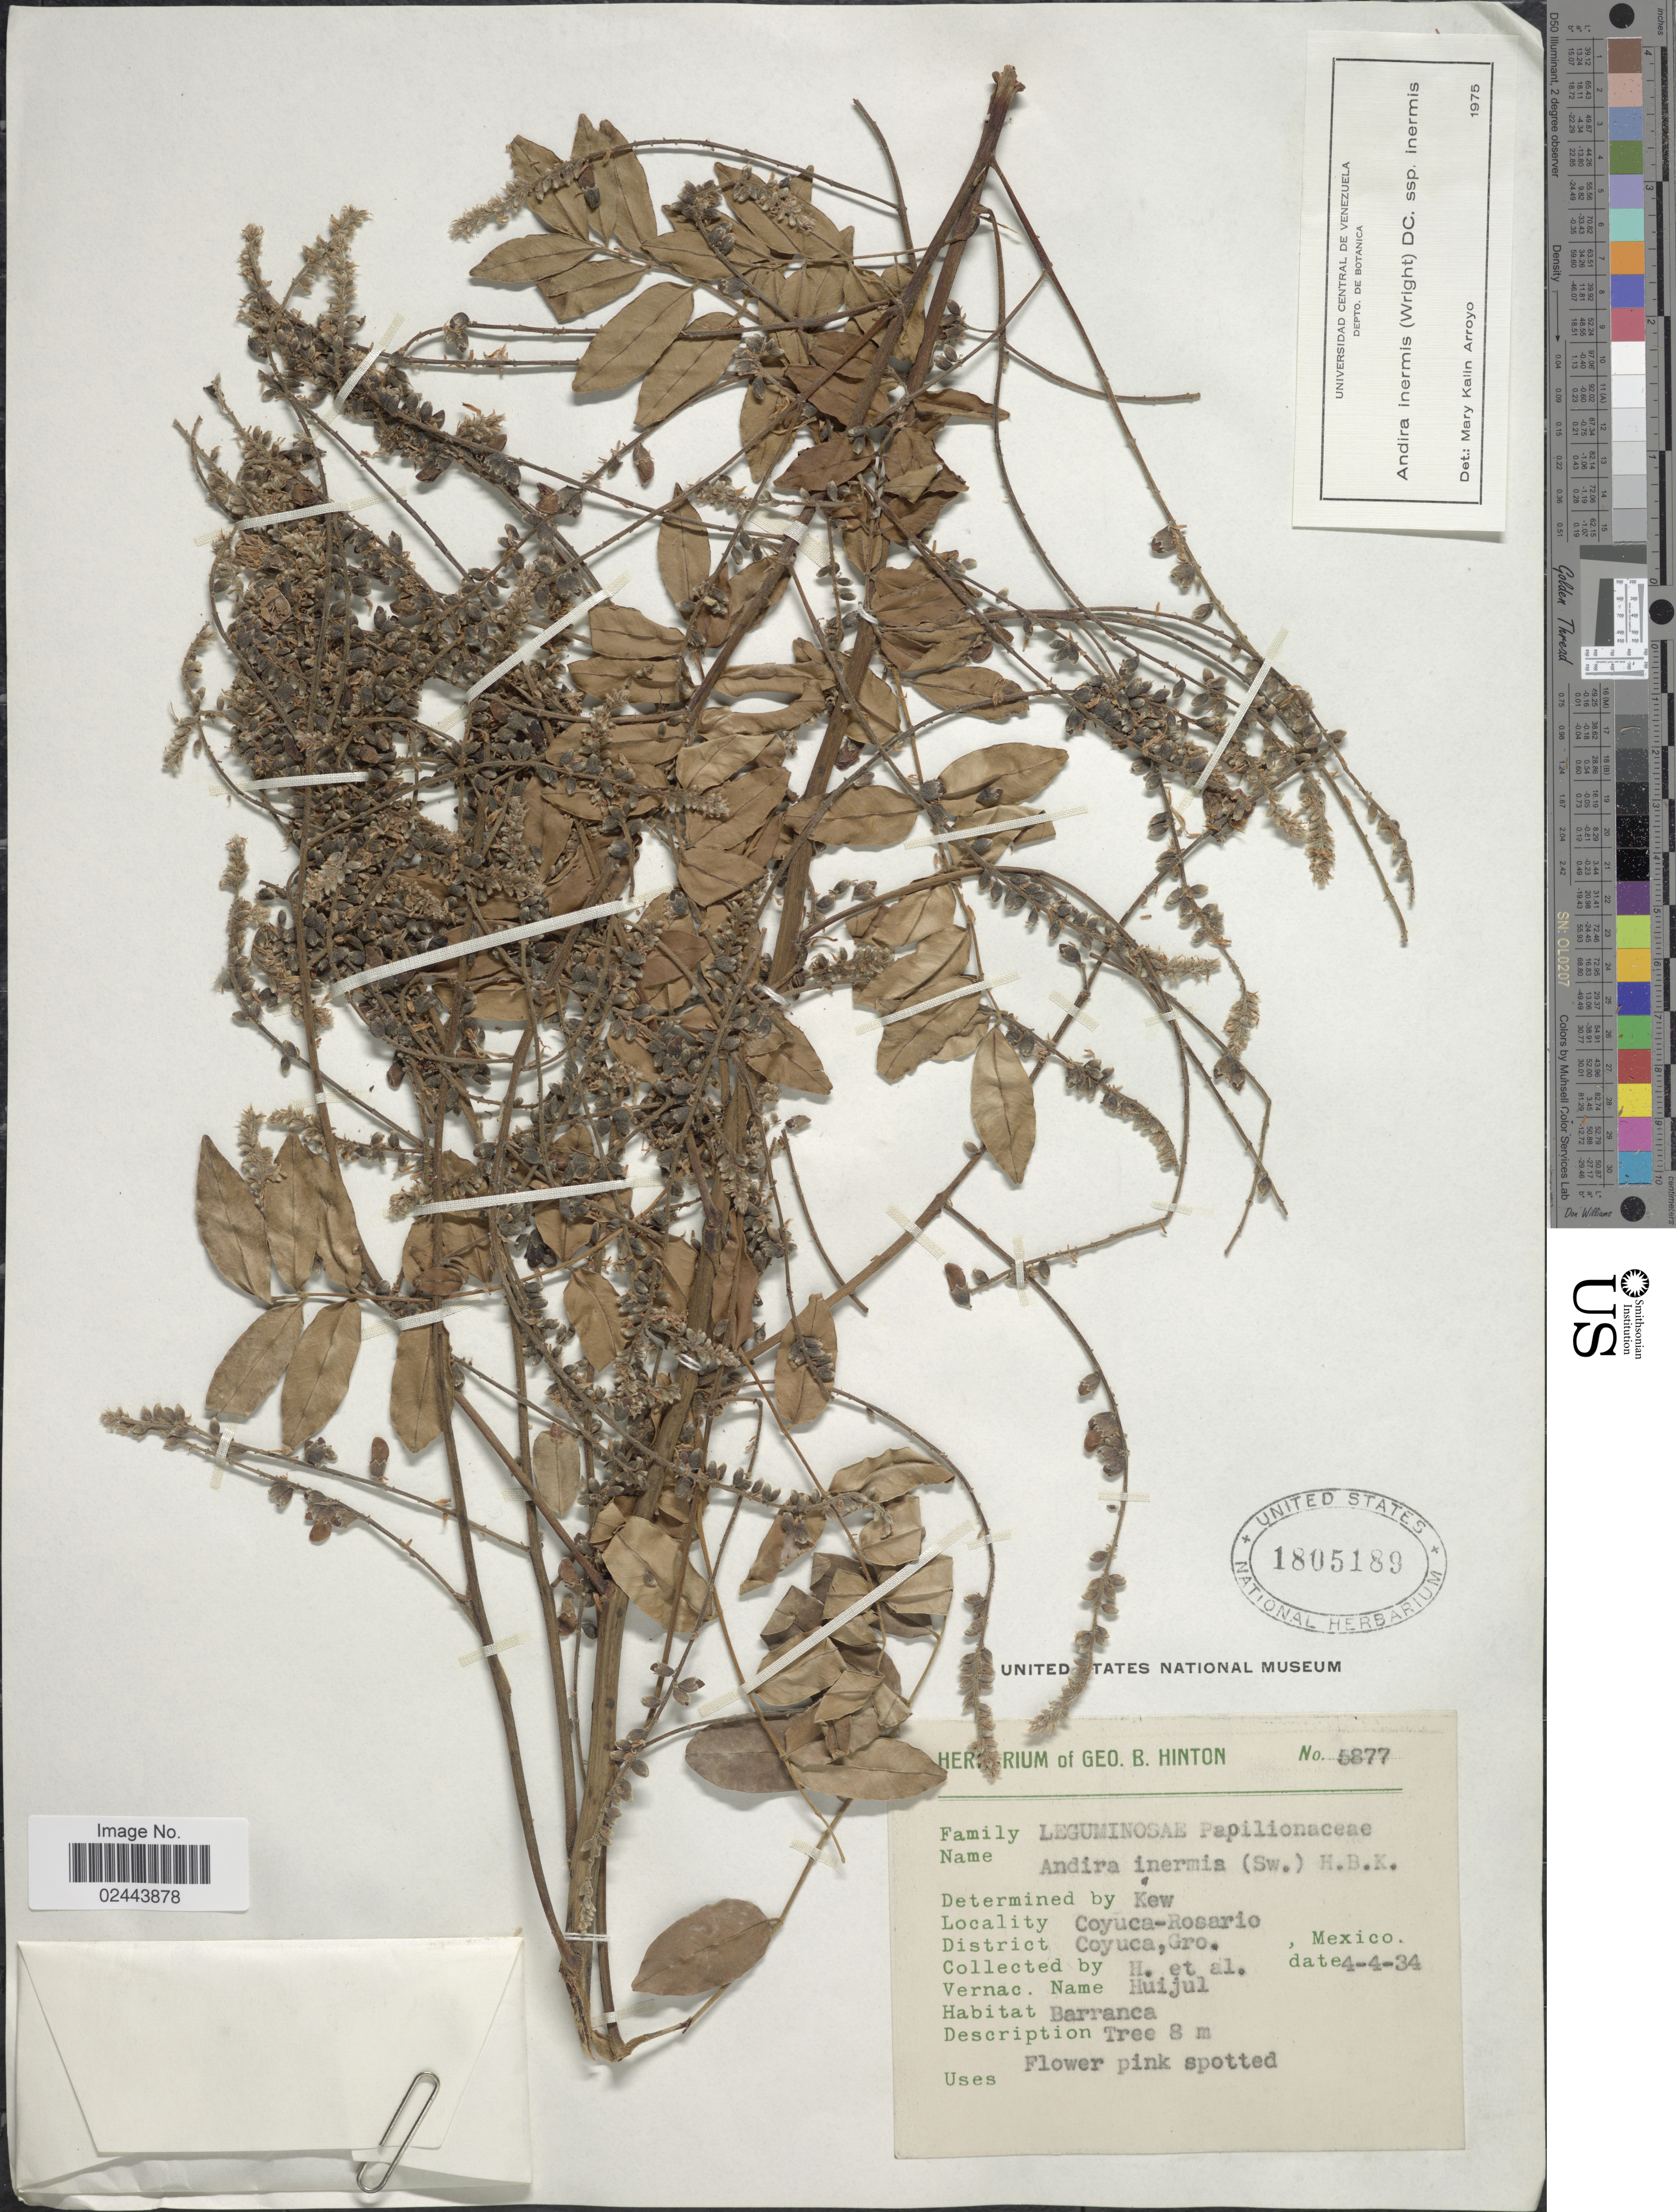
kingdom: Plantae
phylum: Tracheophyta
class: Magnoliopsida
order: Fabales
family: Fabaceae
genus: Andira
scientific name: Andira inermis subsp. inermis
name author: (W. Wright) Kunth ex DC.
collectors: G. B. Hinton & et al.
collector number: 5877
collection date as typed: Transcribed d/m/y: 4/4/34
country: Mexico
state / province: Guerrero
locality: Coyuca-Rosario, District Coyuca, barranca.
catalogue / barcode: US 1805189